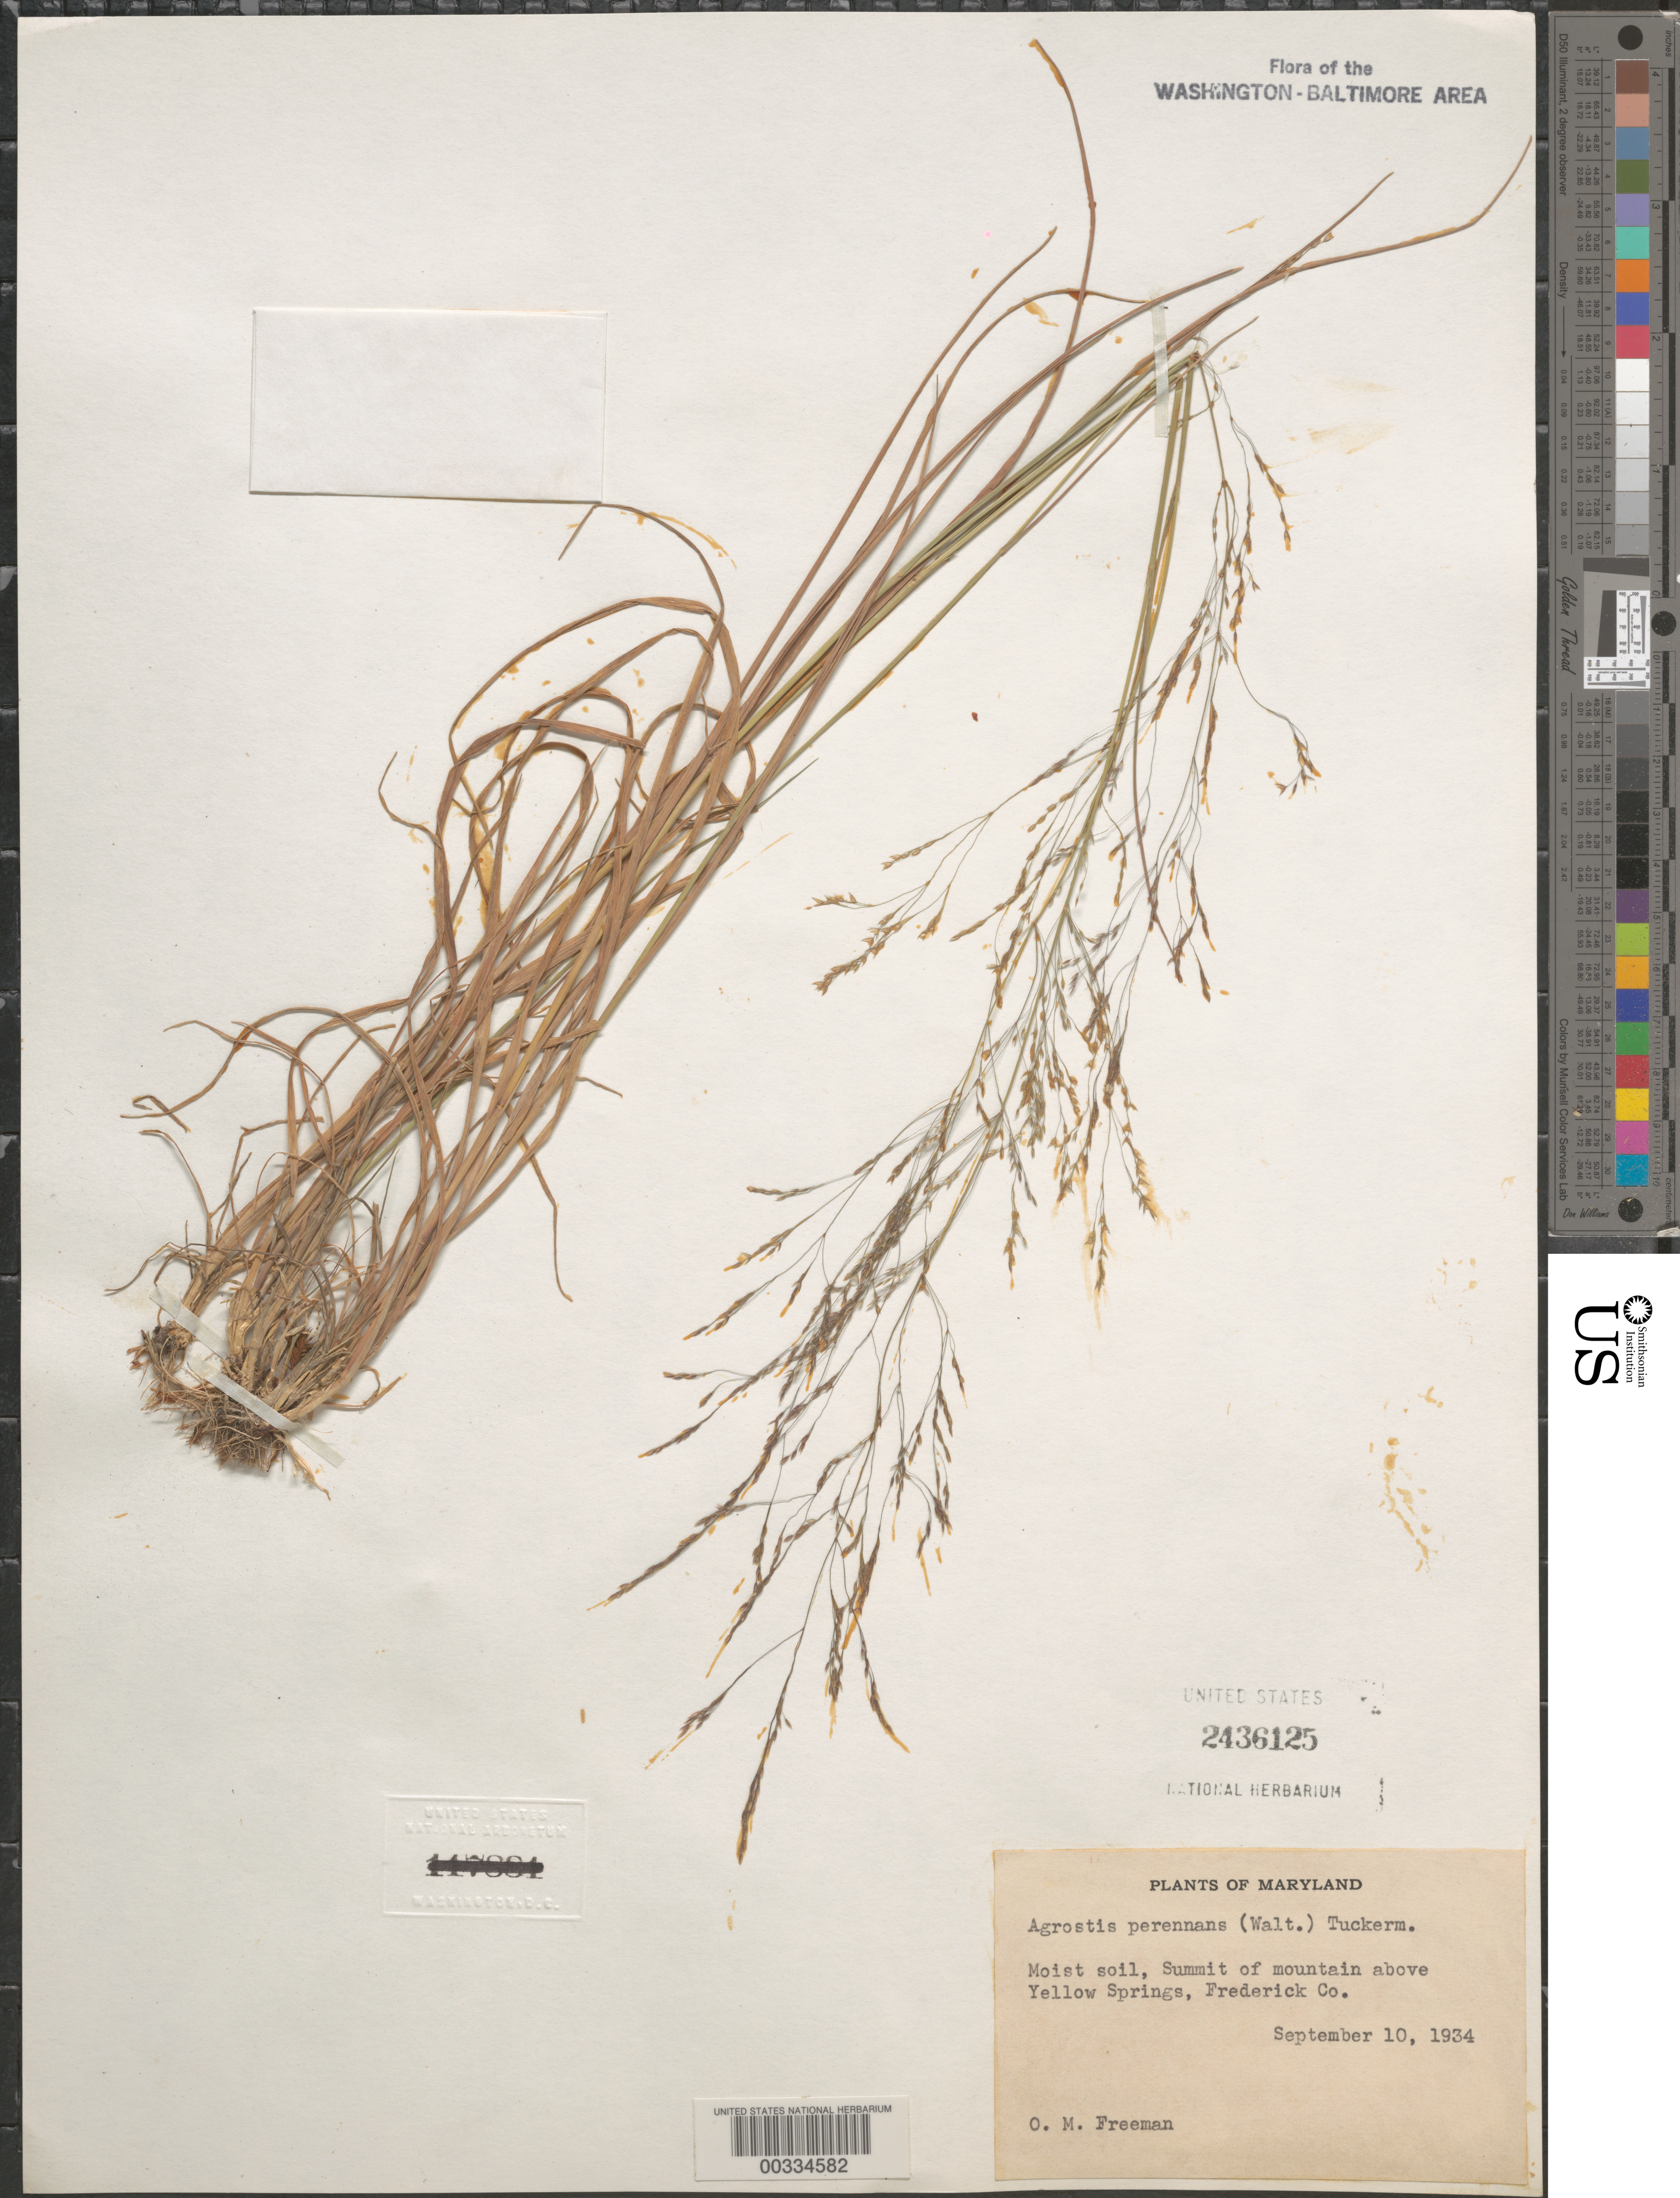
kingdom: Plantae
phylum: Tracheophyta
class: Liliopsida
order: Poales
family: Poaceae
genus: Agrostis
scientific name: Agrostis perennans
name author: (Walter) Tuck.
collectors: O. Freeman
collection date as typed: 10 Sep 1934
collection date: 1934-09-10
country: United States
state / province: Maryland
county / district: Frederick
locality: Summit of Mountain above Yellow Springs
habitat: Moist soil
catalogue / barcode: US 2436125